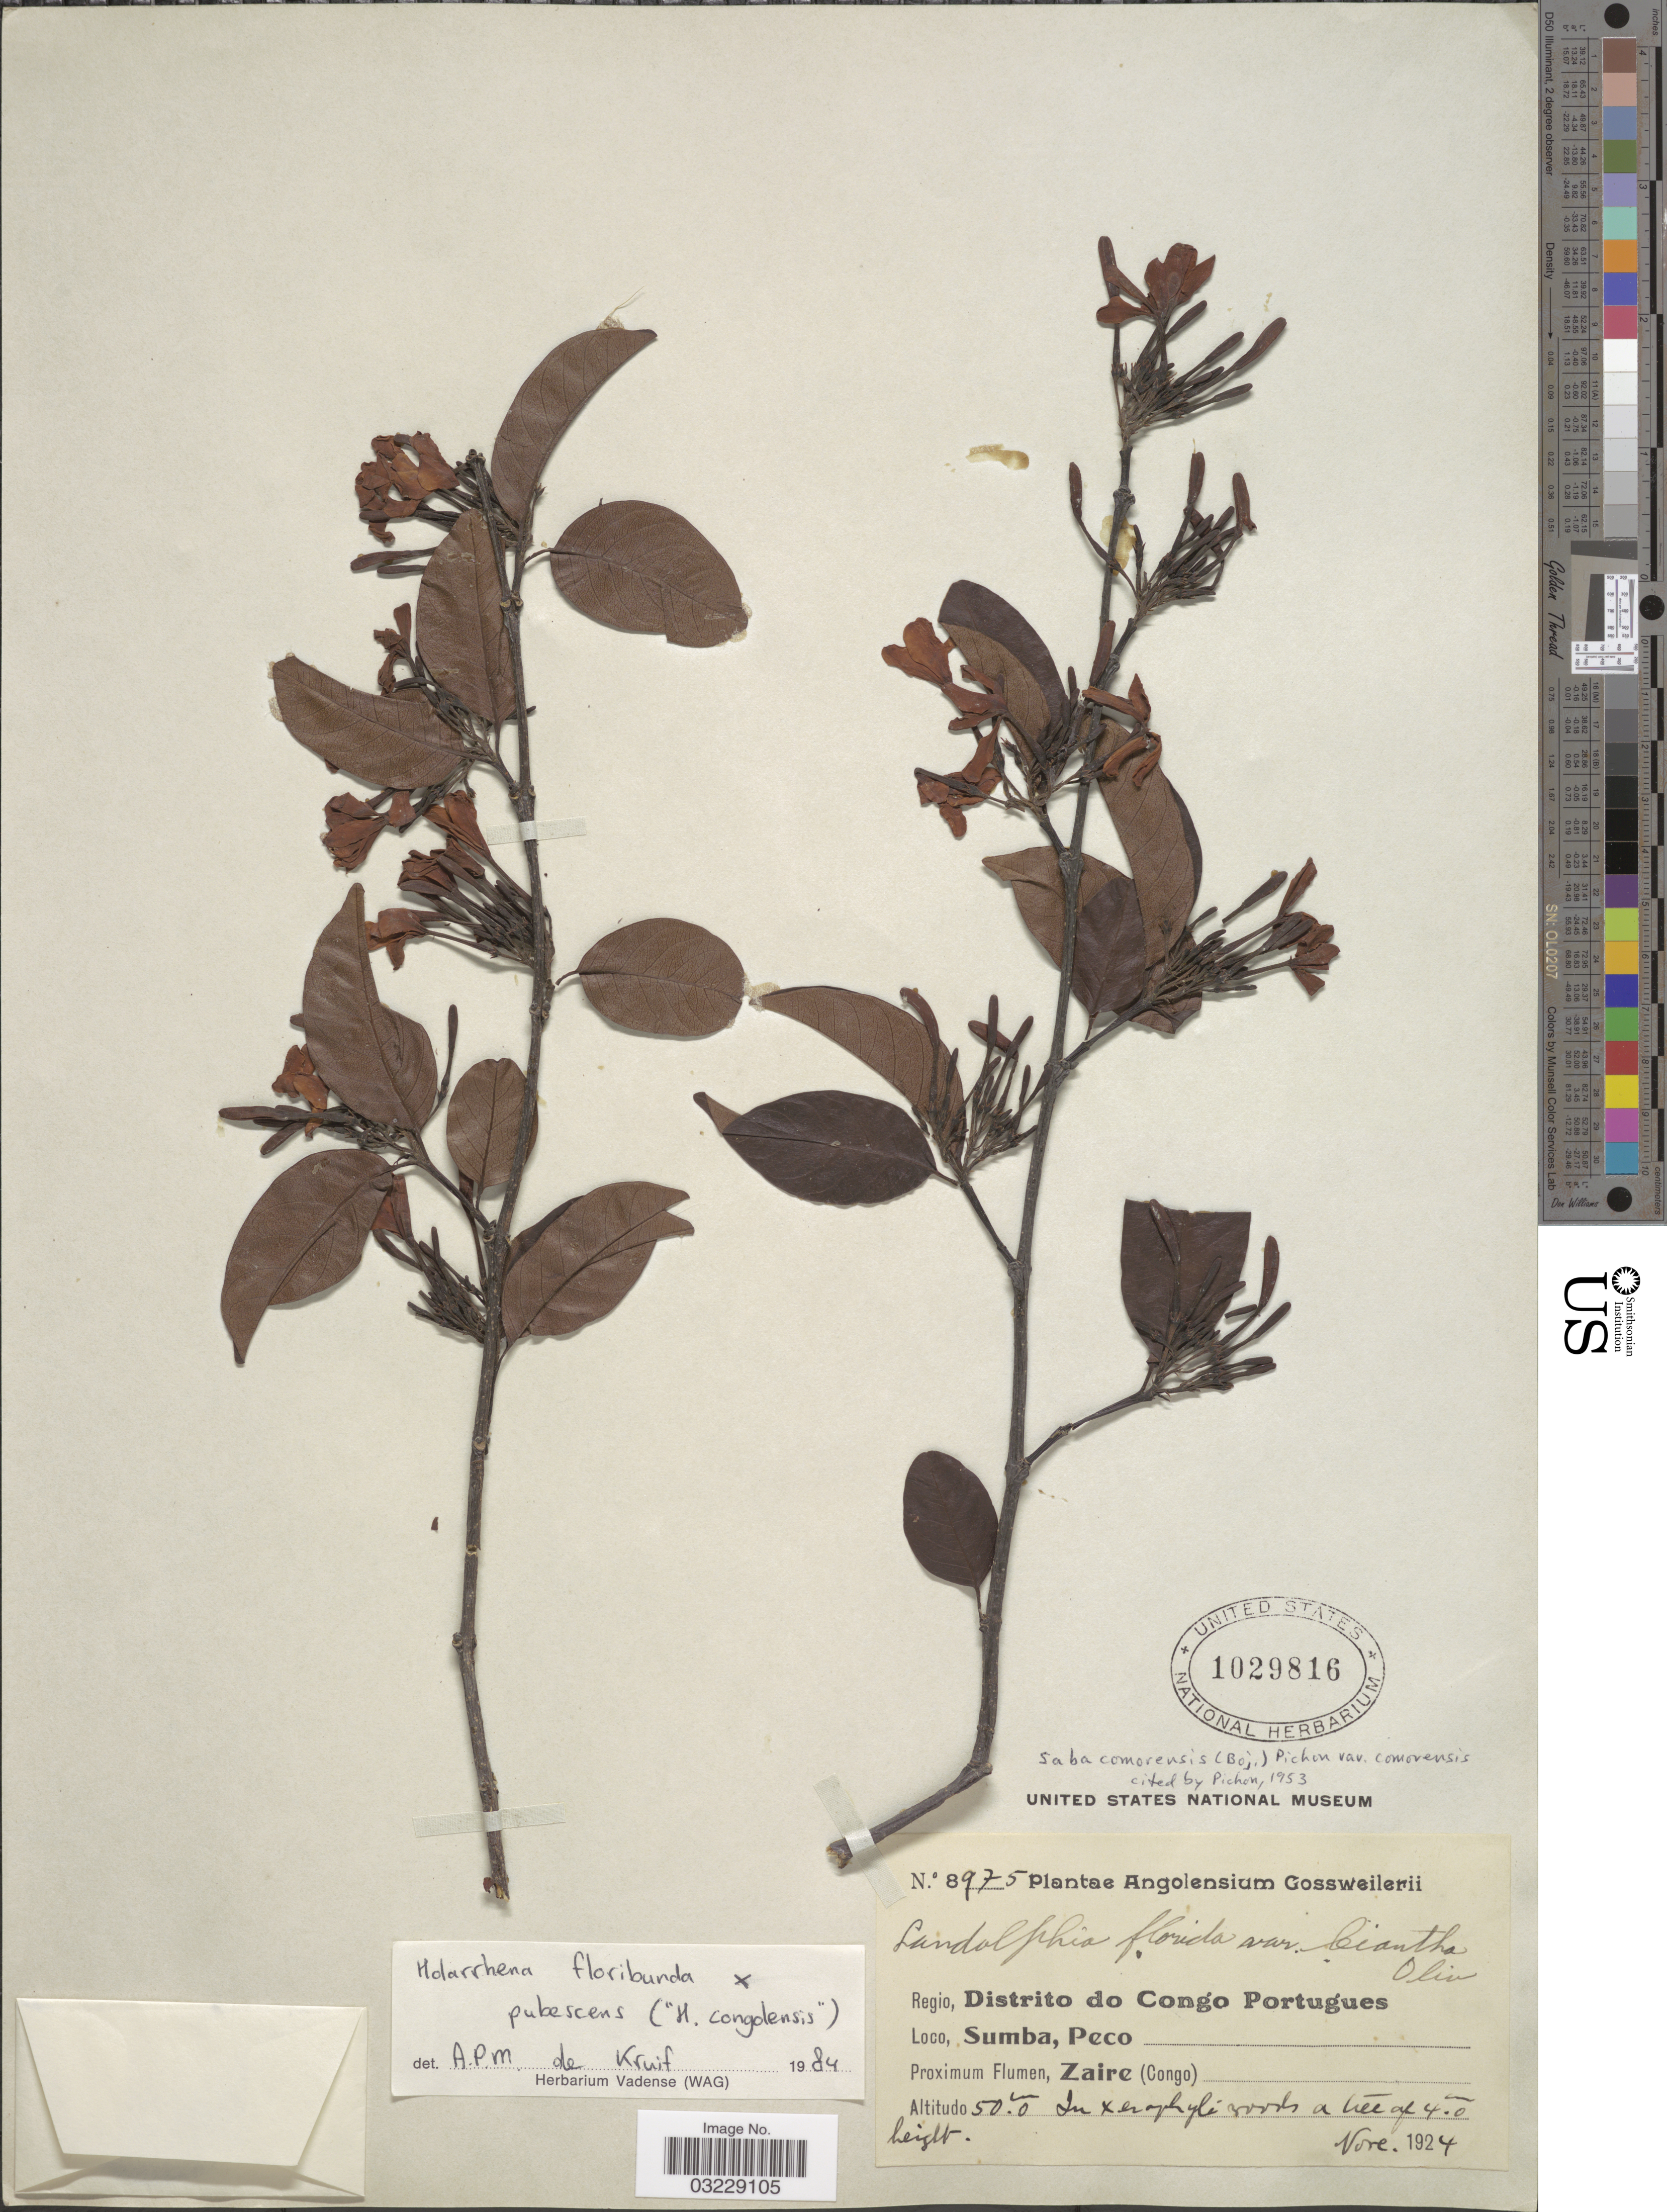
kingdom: Plantae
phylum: Tracheophyta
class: Magnoliopsida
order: Gentianales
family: Apocynaceae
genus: Holarrhena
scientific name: Holarrhena congolensis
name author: Stapf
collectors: -. Gossweiler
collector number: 8975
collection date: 1924-11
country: Angola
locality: Regio, Distrito de Congo Portugues. Sumba, Peco. Zaire (Congo).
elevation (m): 50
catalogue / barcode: US 1029816